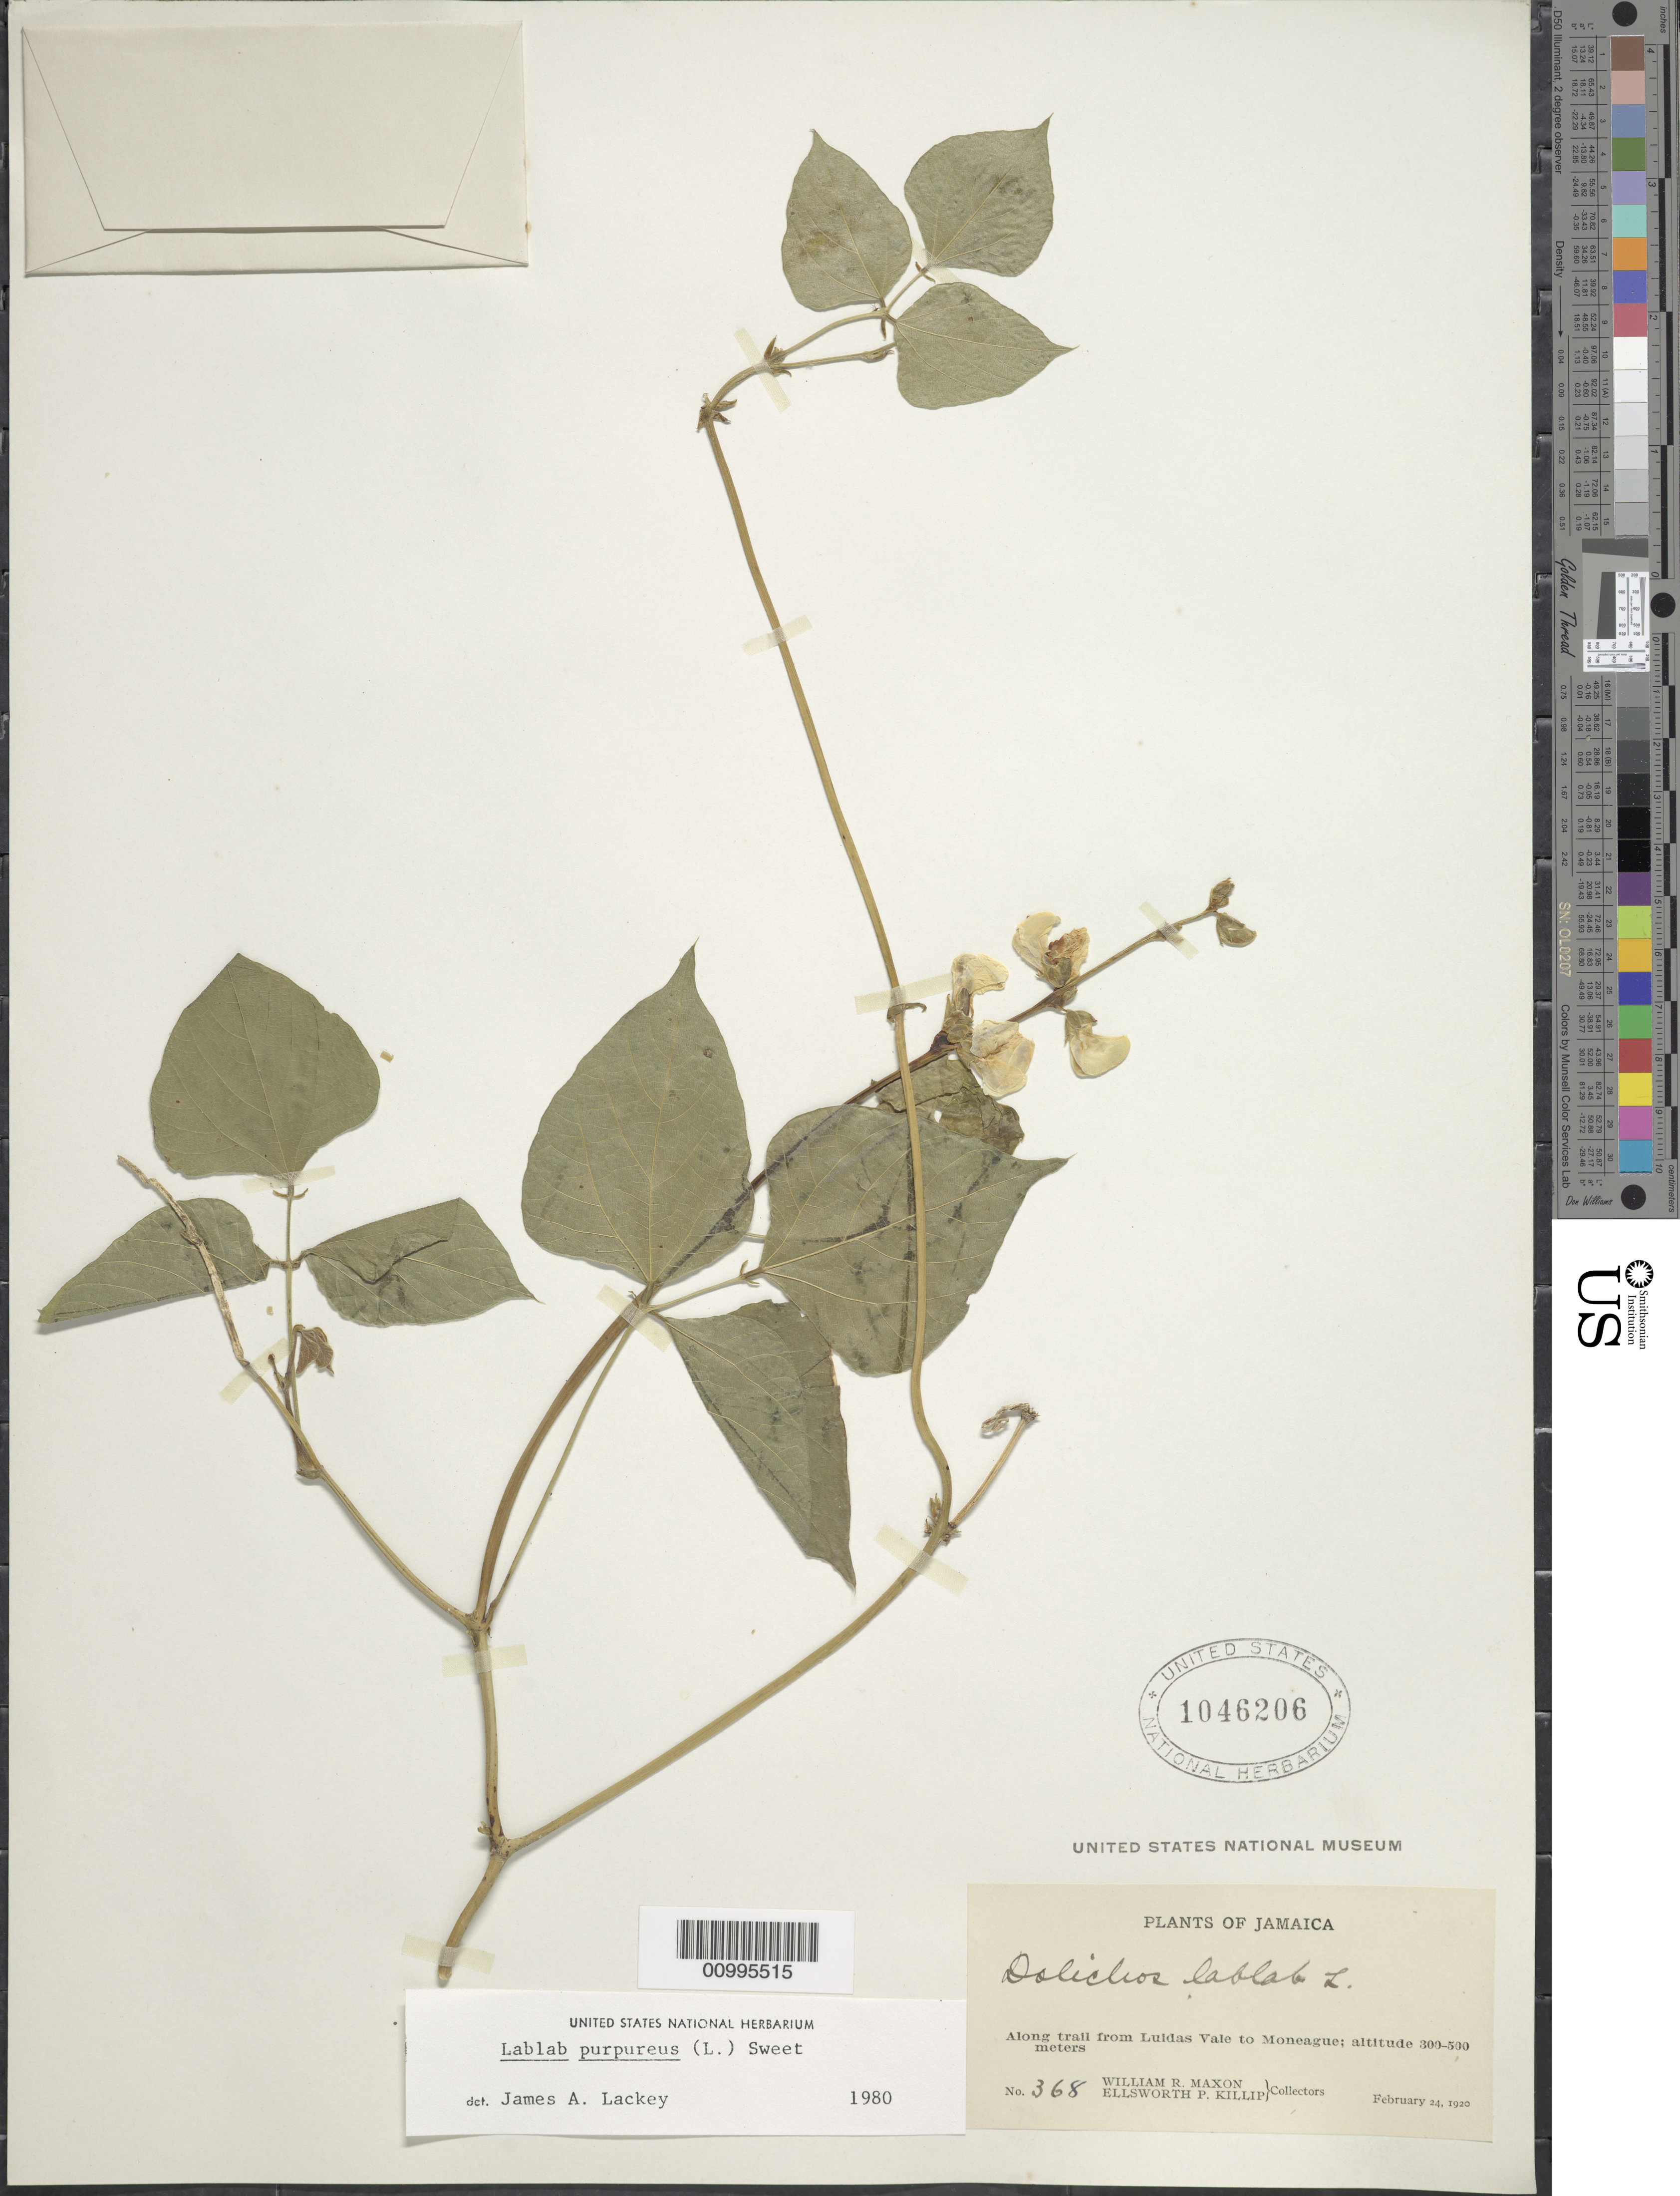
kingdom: Plantae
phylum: Tracheophyta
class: Magnoliopsida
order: Fabales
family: Fabaceae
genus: Lablab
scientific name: Lablab purpureus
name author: (L.) Sweet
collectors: W. R. Maxon & E. P. Killip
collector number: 368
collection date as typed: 24 Feb 1920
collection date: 1920-02-24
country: Jamaica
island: Jamaica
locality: Along trail from Luidas Vale to Moneague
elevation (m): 300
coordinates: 0 N, 0 E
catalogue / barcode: US 1046206